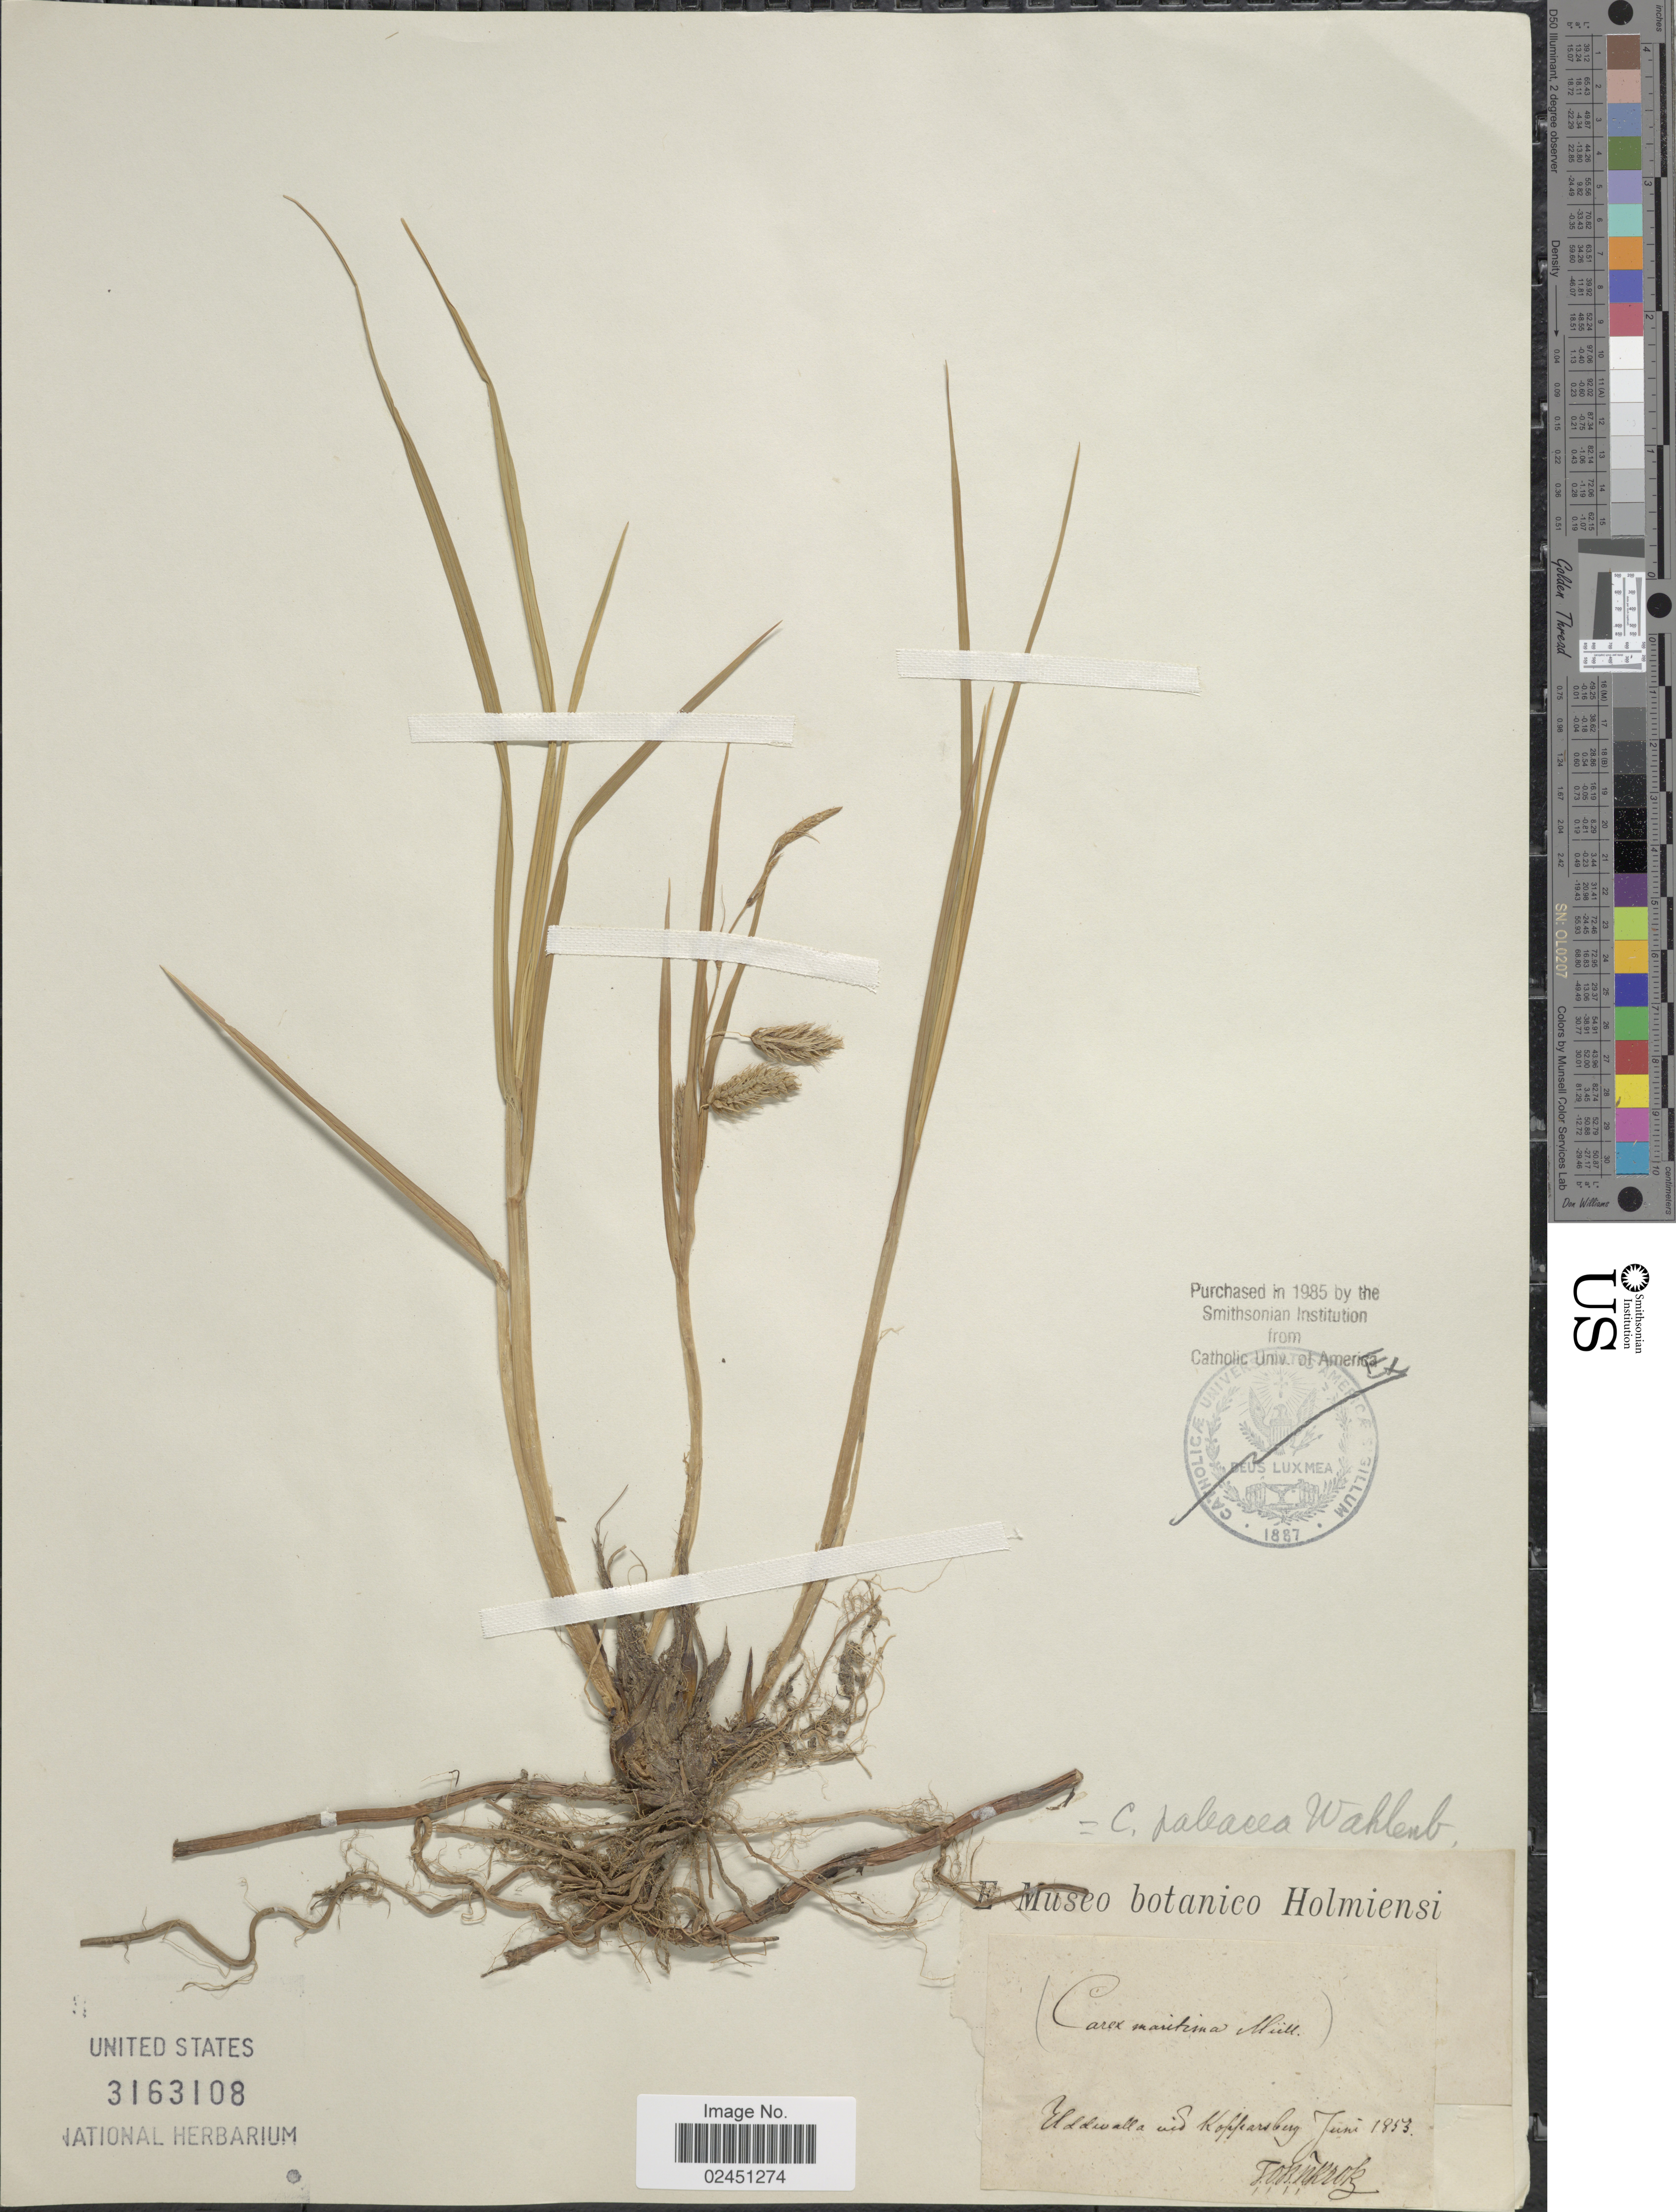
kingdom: Plantae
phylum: Tracheophyta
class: Liliopsida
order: Poales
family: Cyperaceae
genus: Carex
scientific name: Carex paleacea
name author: Schreb. ex Wahlenb.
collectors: T. Krok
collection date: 1853-06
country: Sweden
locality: Uddevalla ved Koppersberg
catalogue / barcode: US 3163108